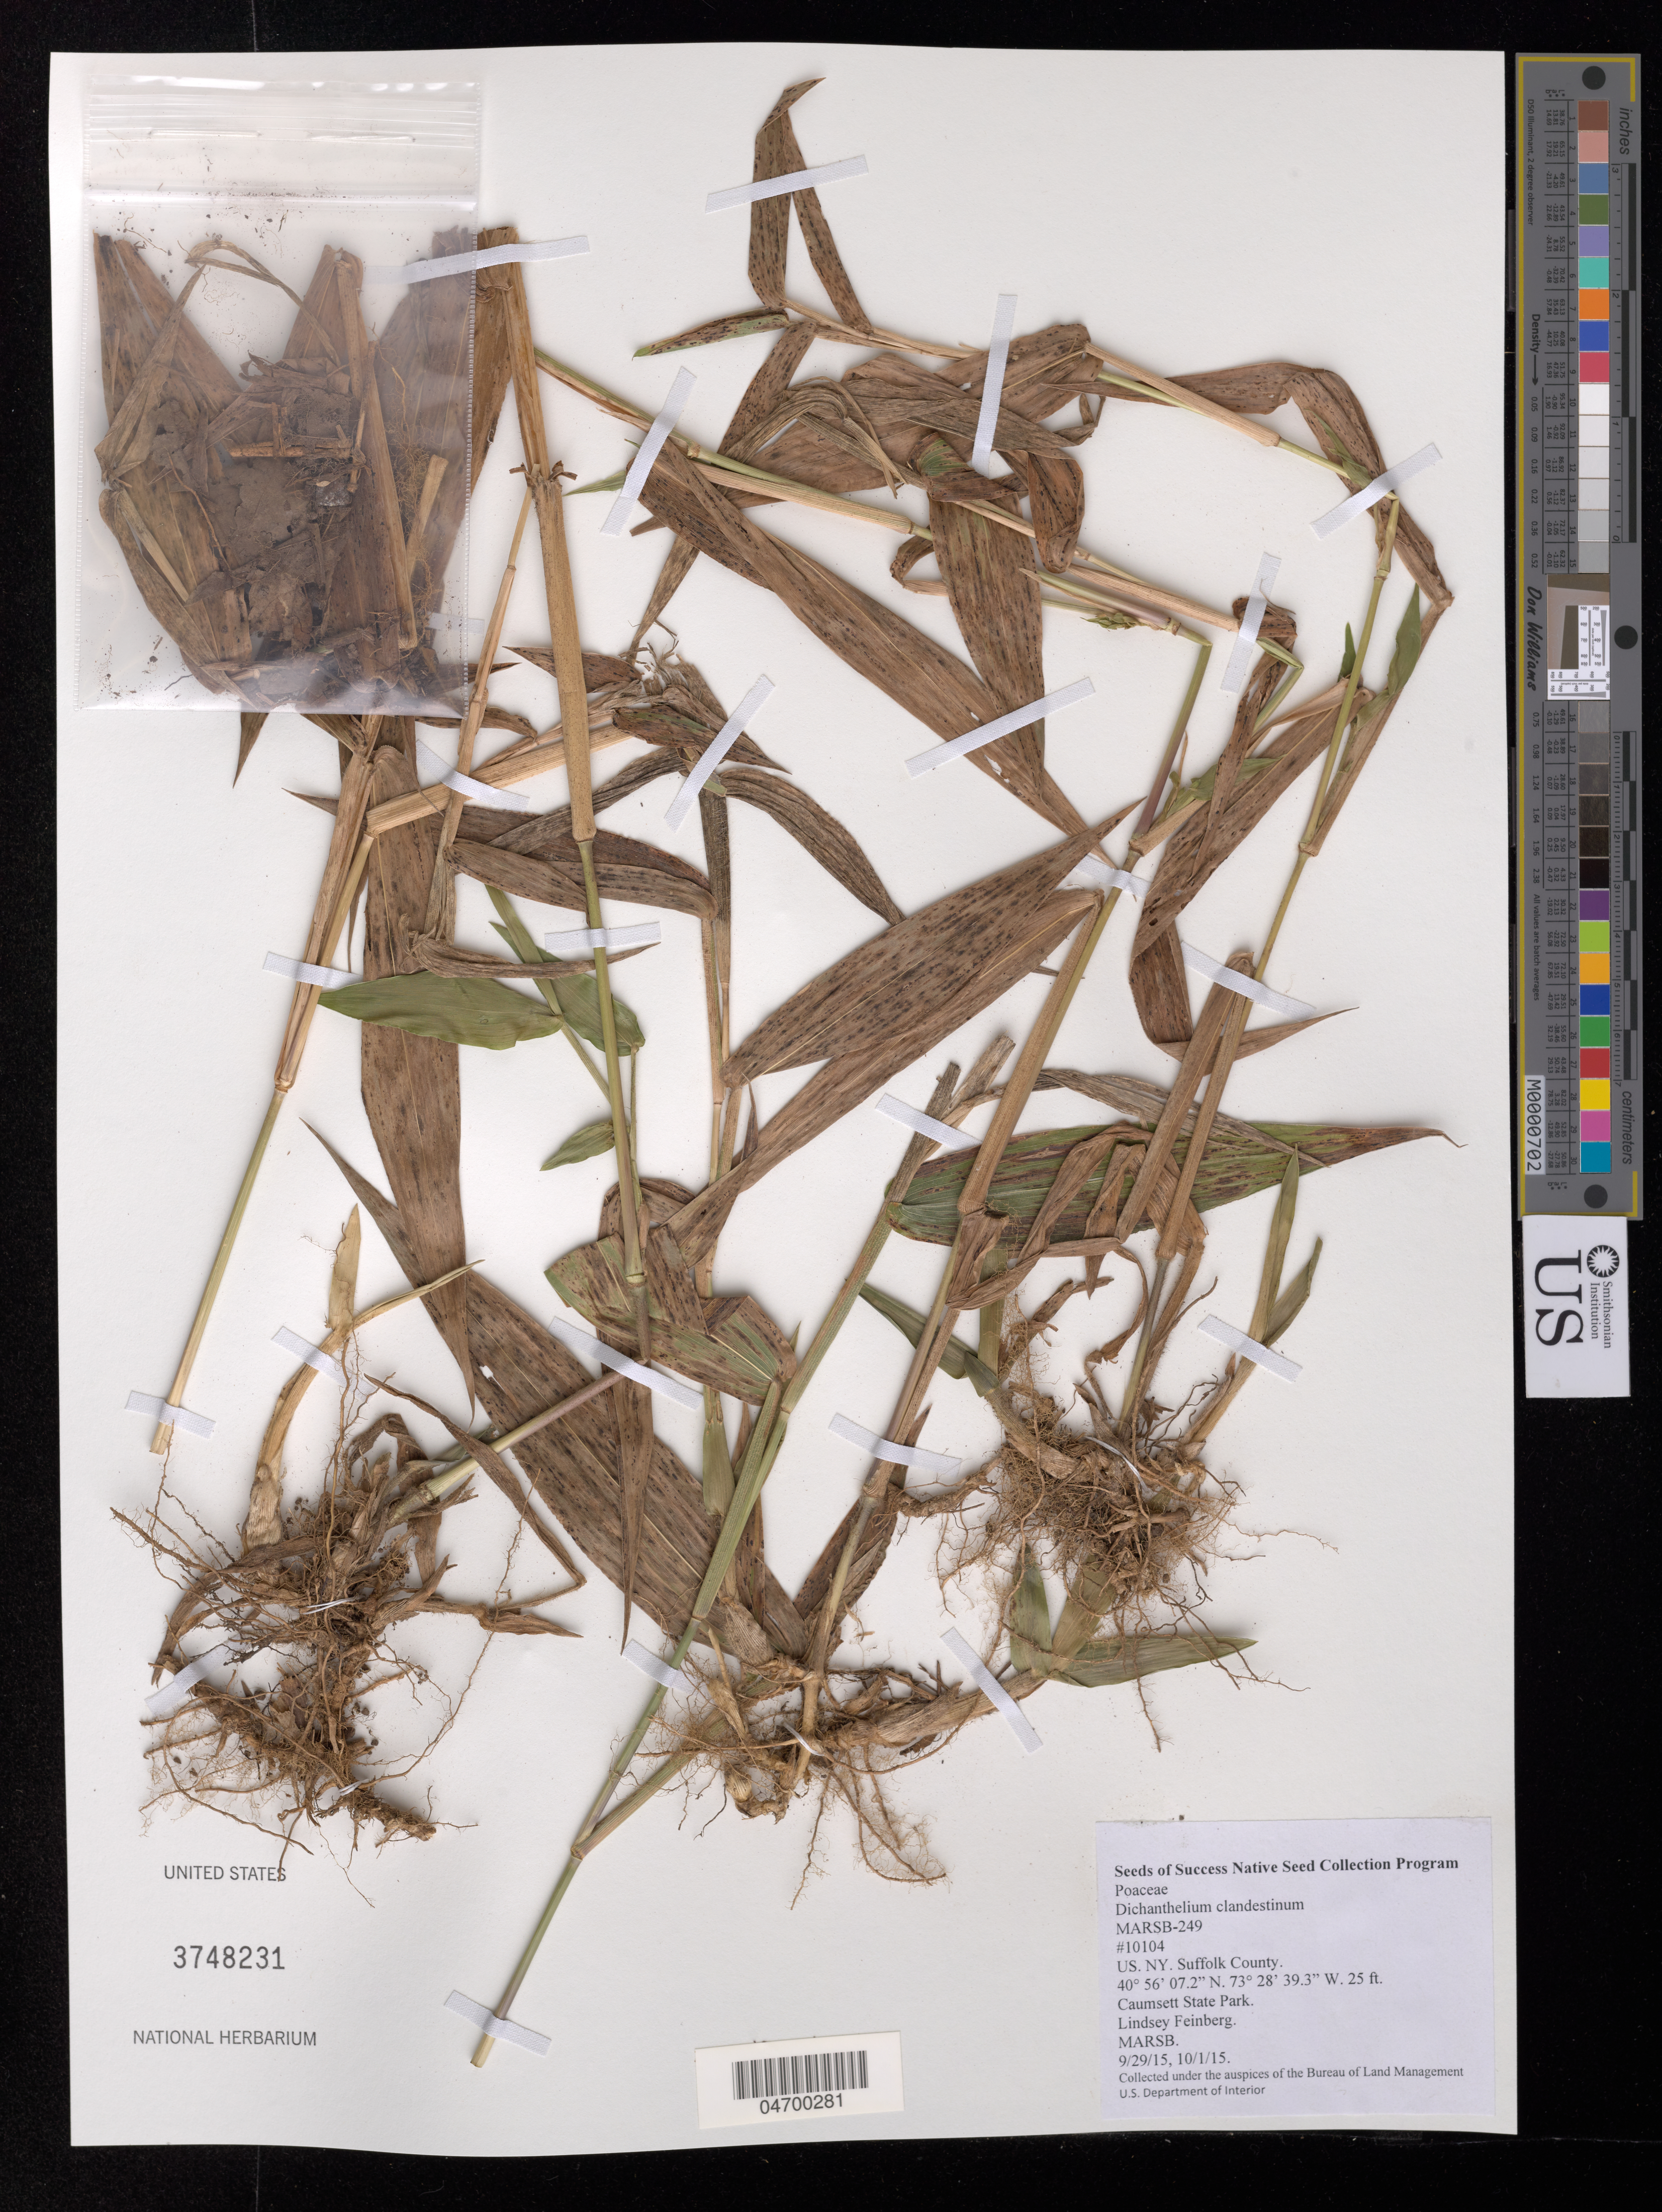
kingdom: Plantae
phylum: Tracheophyta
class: Liliopsida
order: Poales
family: Poaceae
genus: Dichanthelium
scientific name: Dichanthelium clandestinum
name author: (L.) Gould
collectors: L. Feinberg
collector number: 10104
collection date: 2015-01-10/2015-09-29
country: United States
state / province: New York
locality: Suffolk County. Caumsett State Park.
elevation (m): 8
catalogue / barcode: US 3748231